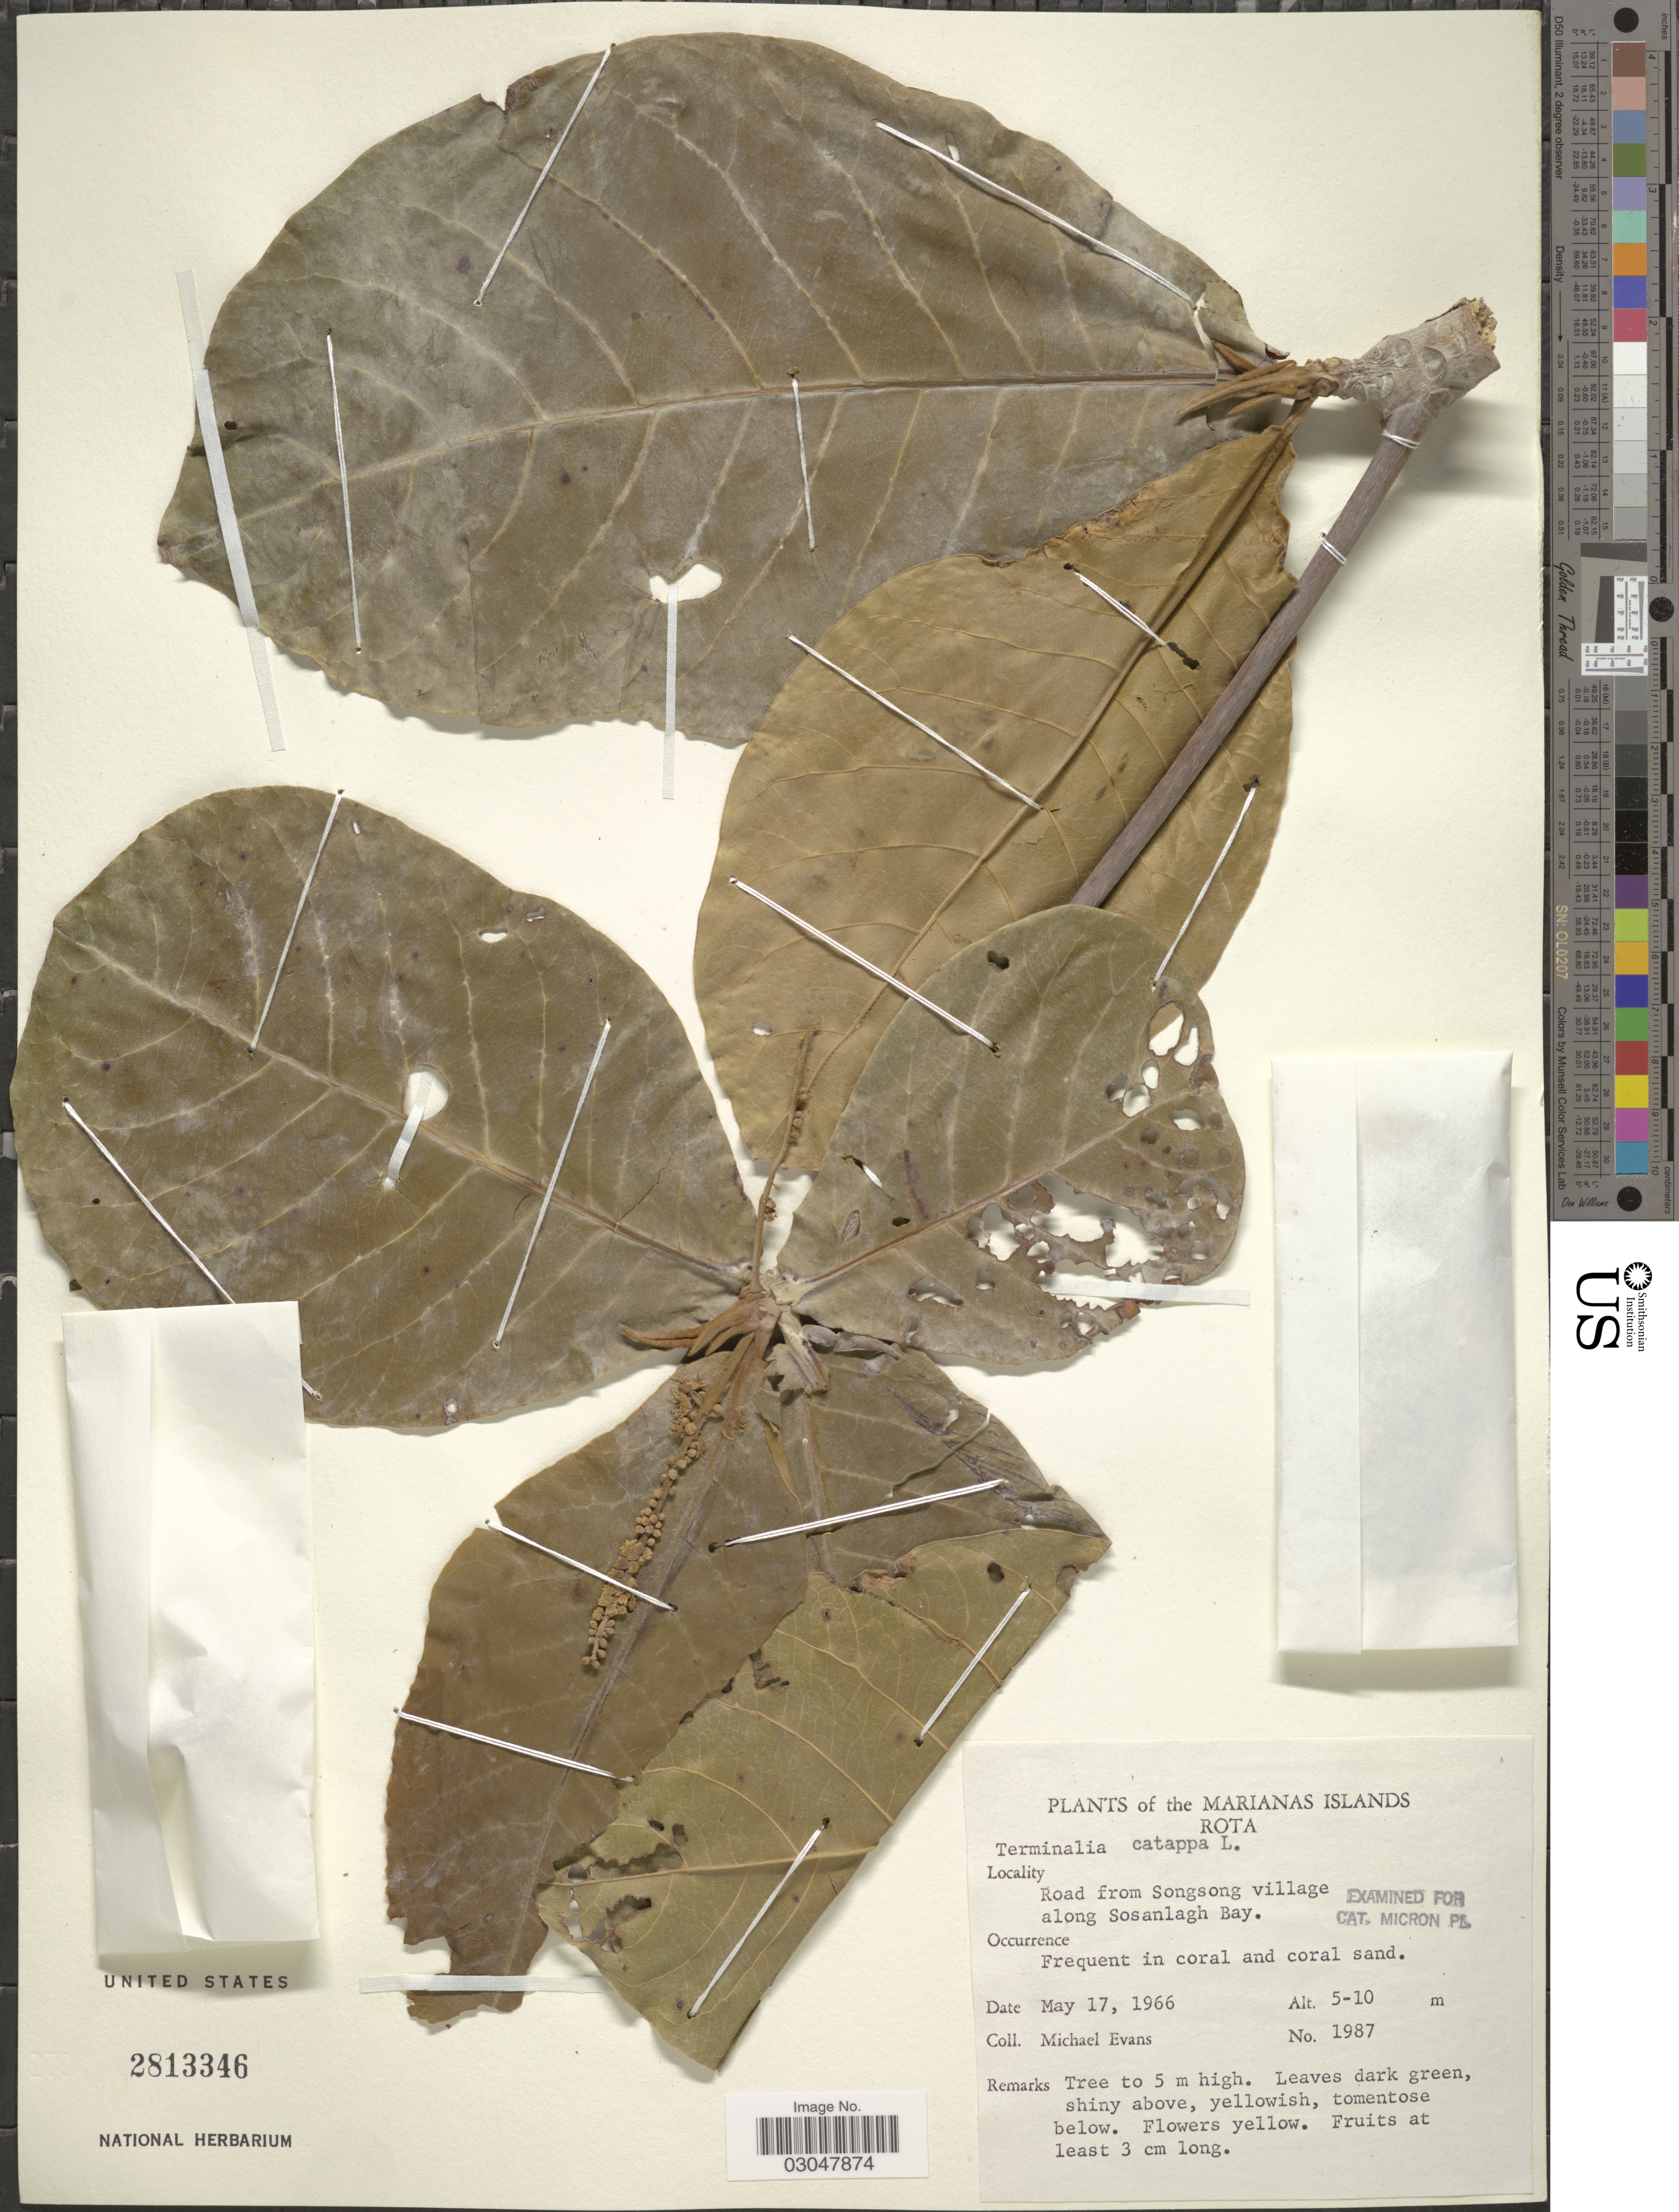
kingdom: Plantae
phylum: Tracheophyta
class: Magnoliopsida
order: Myrtales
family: Combretaceae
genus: Terminalia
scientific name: Terminalia catappa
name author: L.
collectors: M. Evans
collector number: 1987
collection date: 1966-05-17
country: Northern Mariana Islands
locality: Marianas Islands. Rota. Road from Songsong village along Sosanlagh Bay.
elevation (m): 5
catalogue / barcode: US 2813346